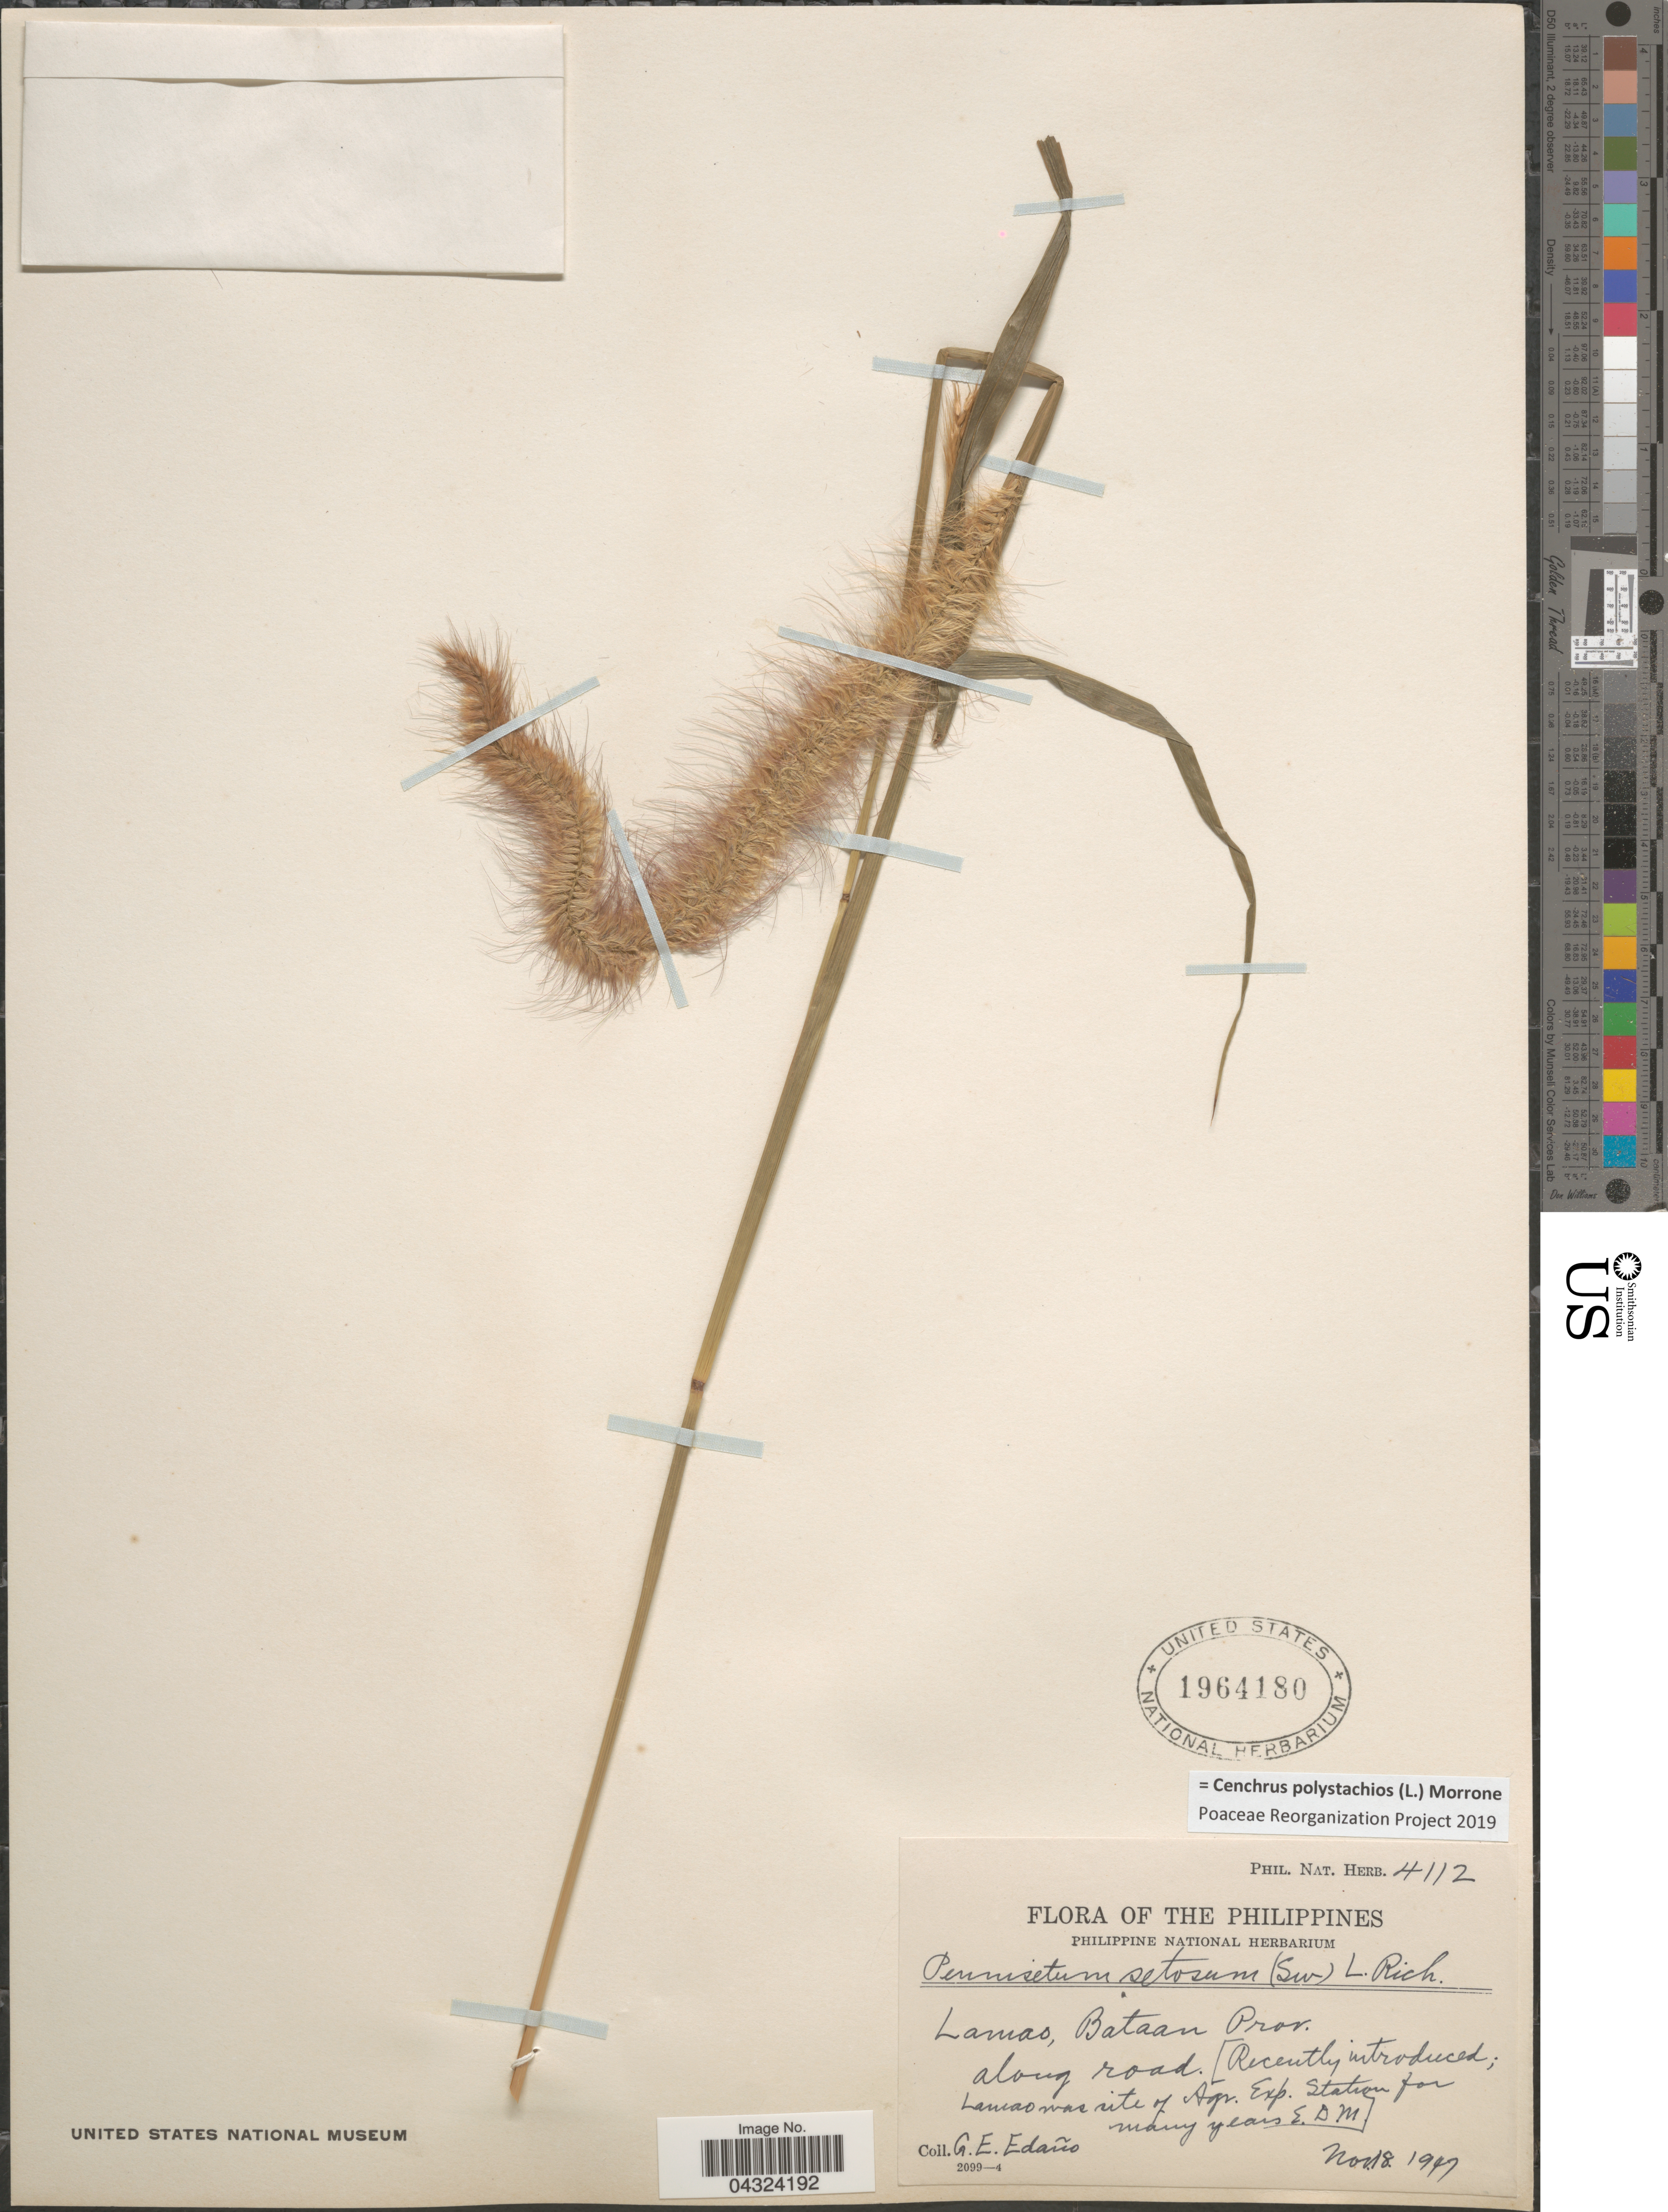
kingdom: Plantae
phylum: Tracheophyta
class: Liliopsida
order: Poales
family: Poaceae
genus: Cenchrus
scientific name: Cenchrus polystachios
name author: (L.) Morrone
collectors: G. E. Edaño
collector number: Phil. Nat. Herb. 4112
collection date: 1947-11-08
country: Philippines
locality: Lamao, Bataan Prov.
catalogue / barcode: US 1964180